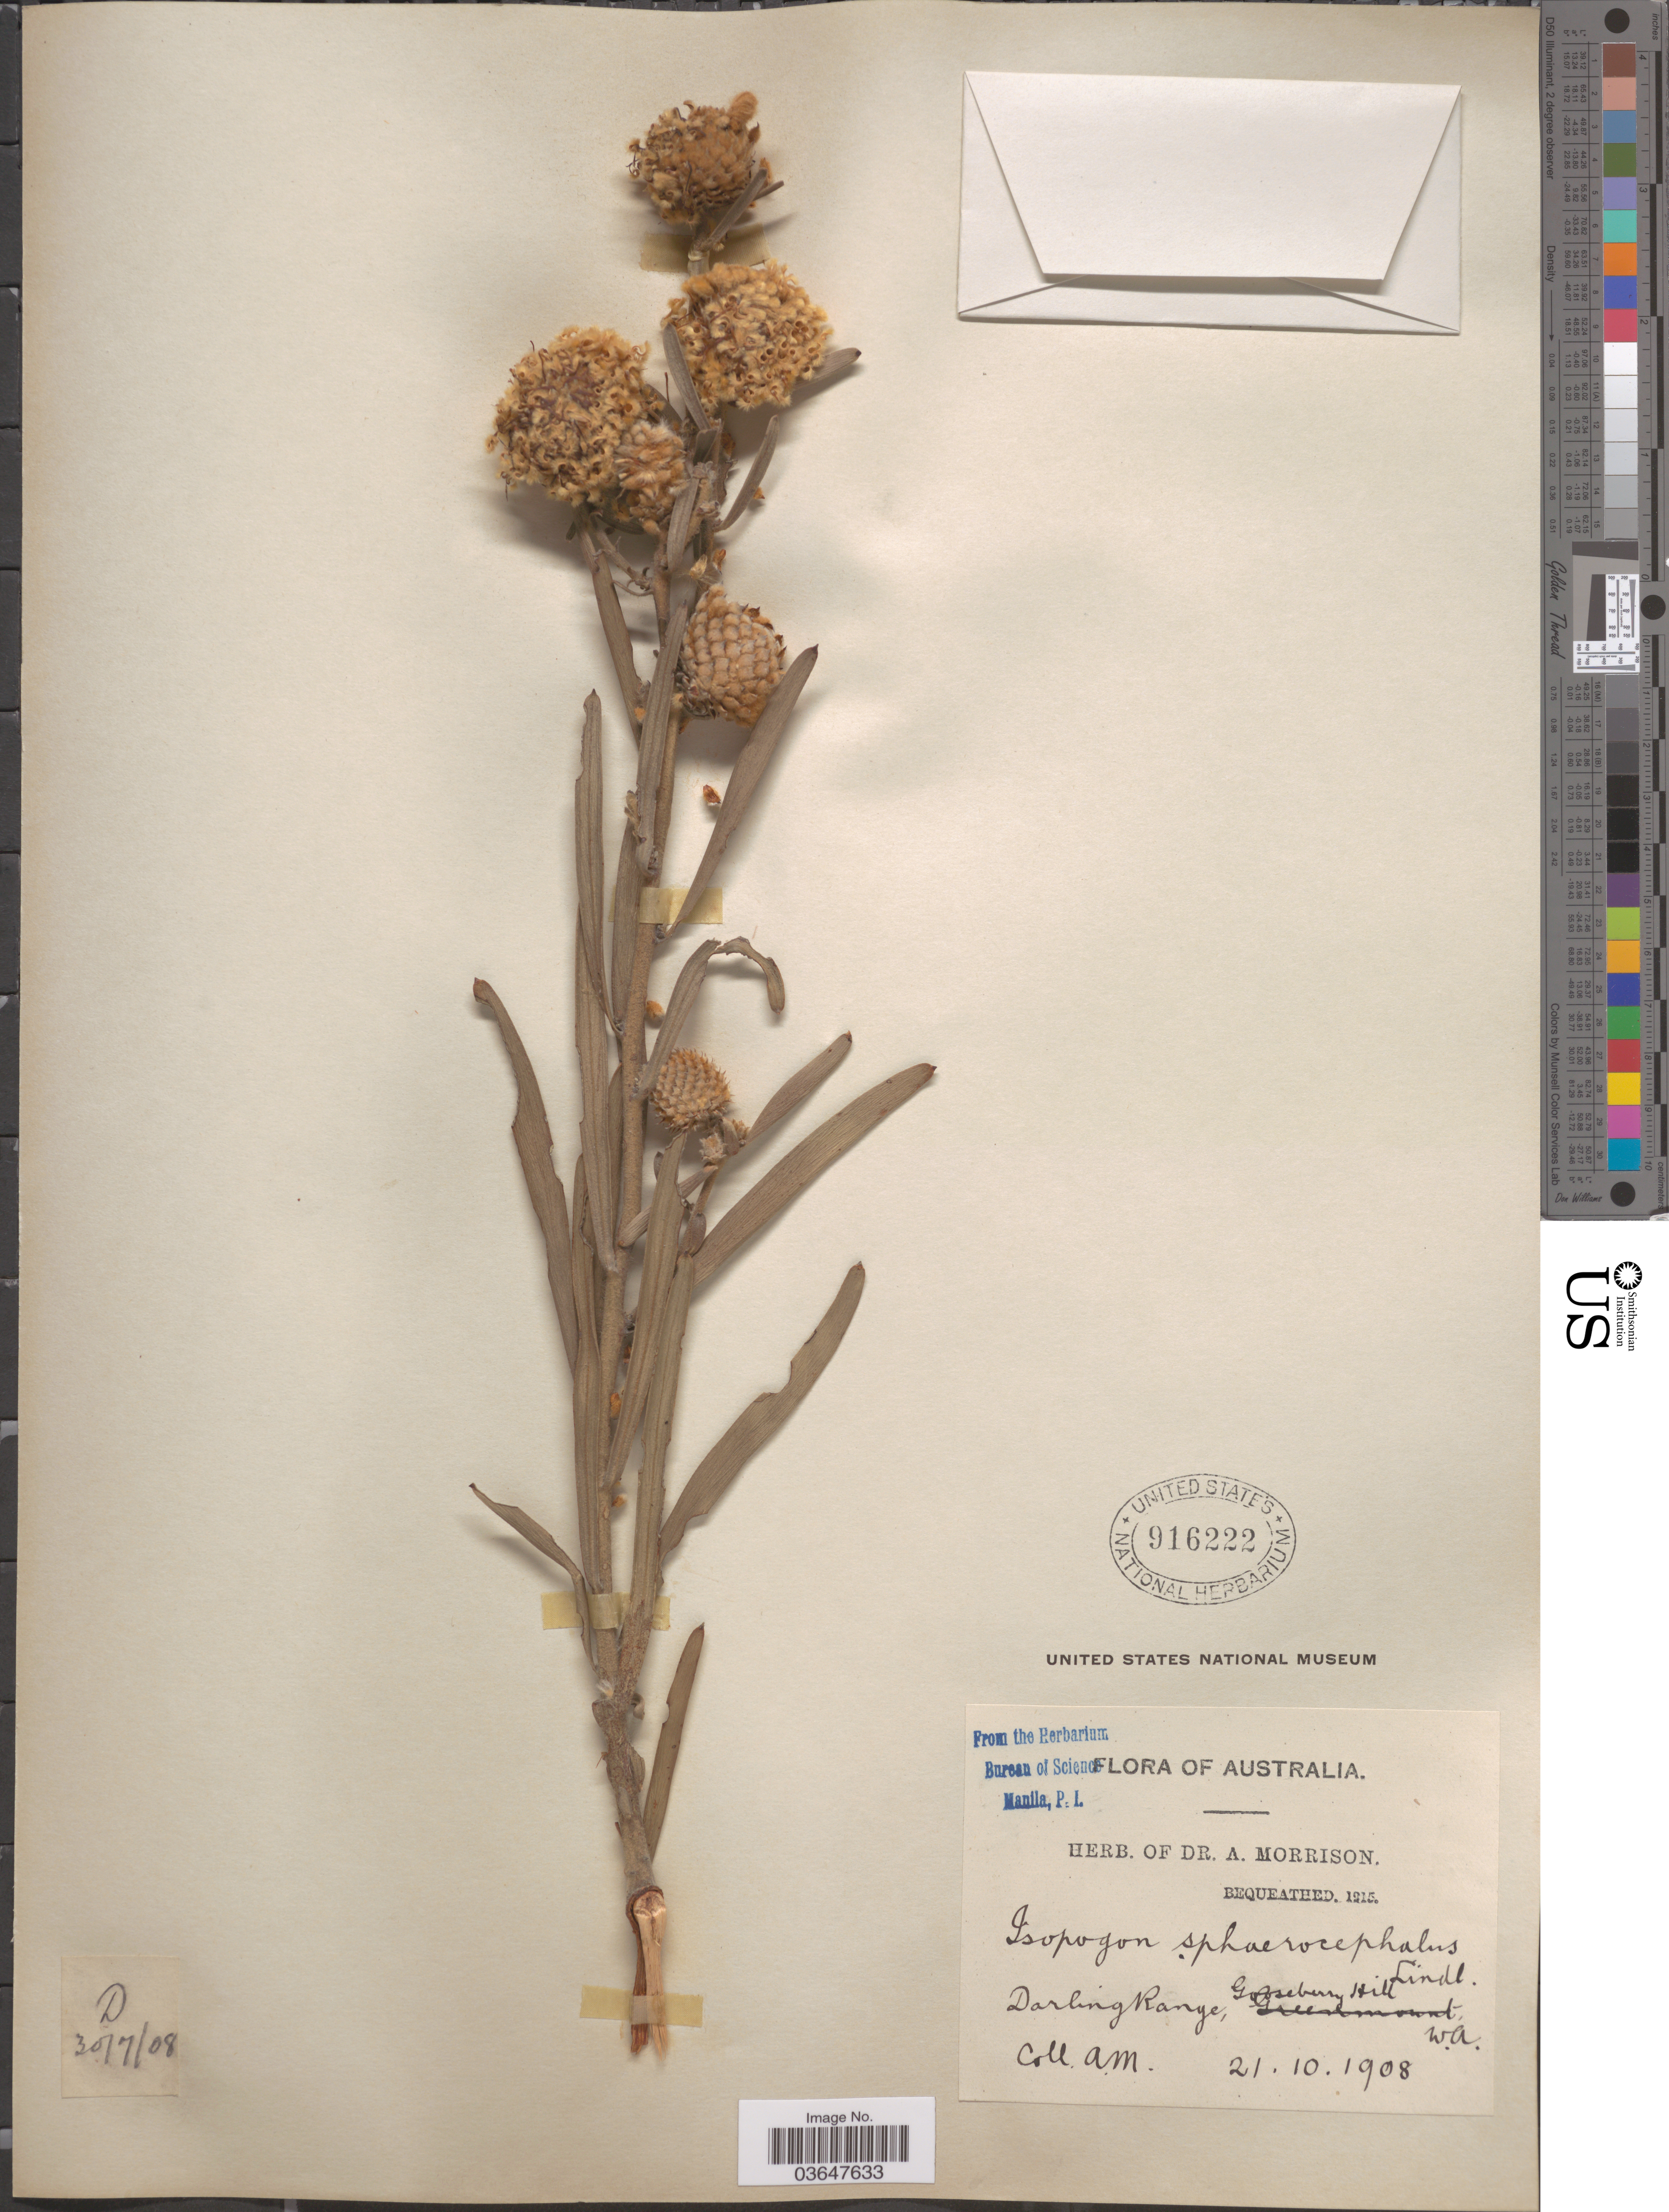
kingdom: Plantae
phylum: Tracheophyta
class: Magnoliopsida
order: Proteales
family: Proteaceae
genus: Isopogon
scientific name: Isopogon sphaerocephalus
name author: Lindl.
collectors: A. Morrison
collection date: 1908-10-21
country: Australia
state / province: Western Australia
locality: Darling Range, Gooseberry Hill, W.A.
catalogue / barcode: US 916222